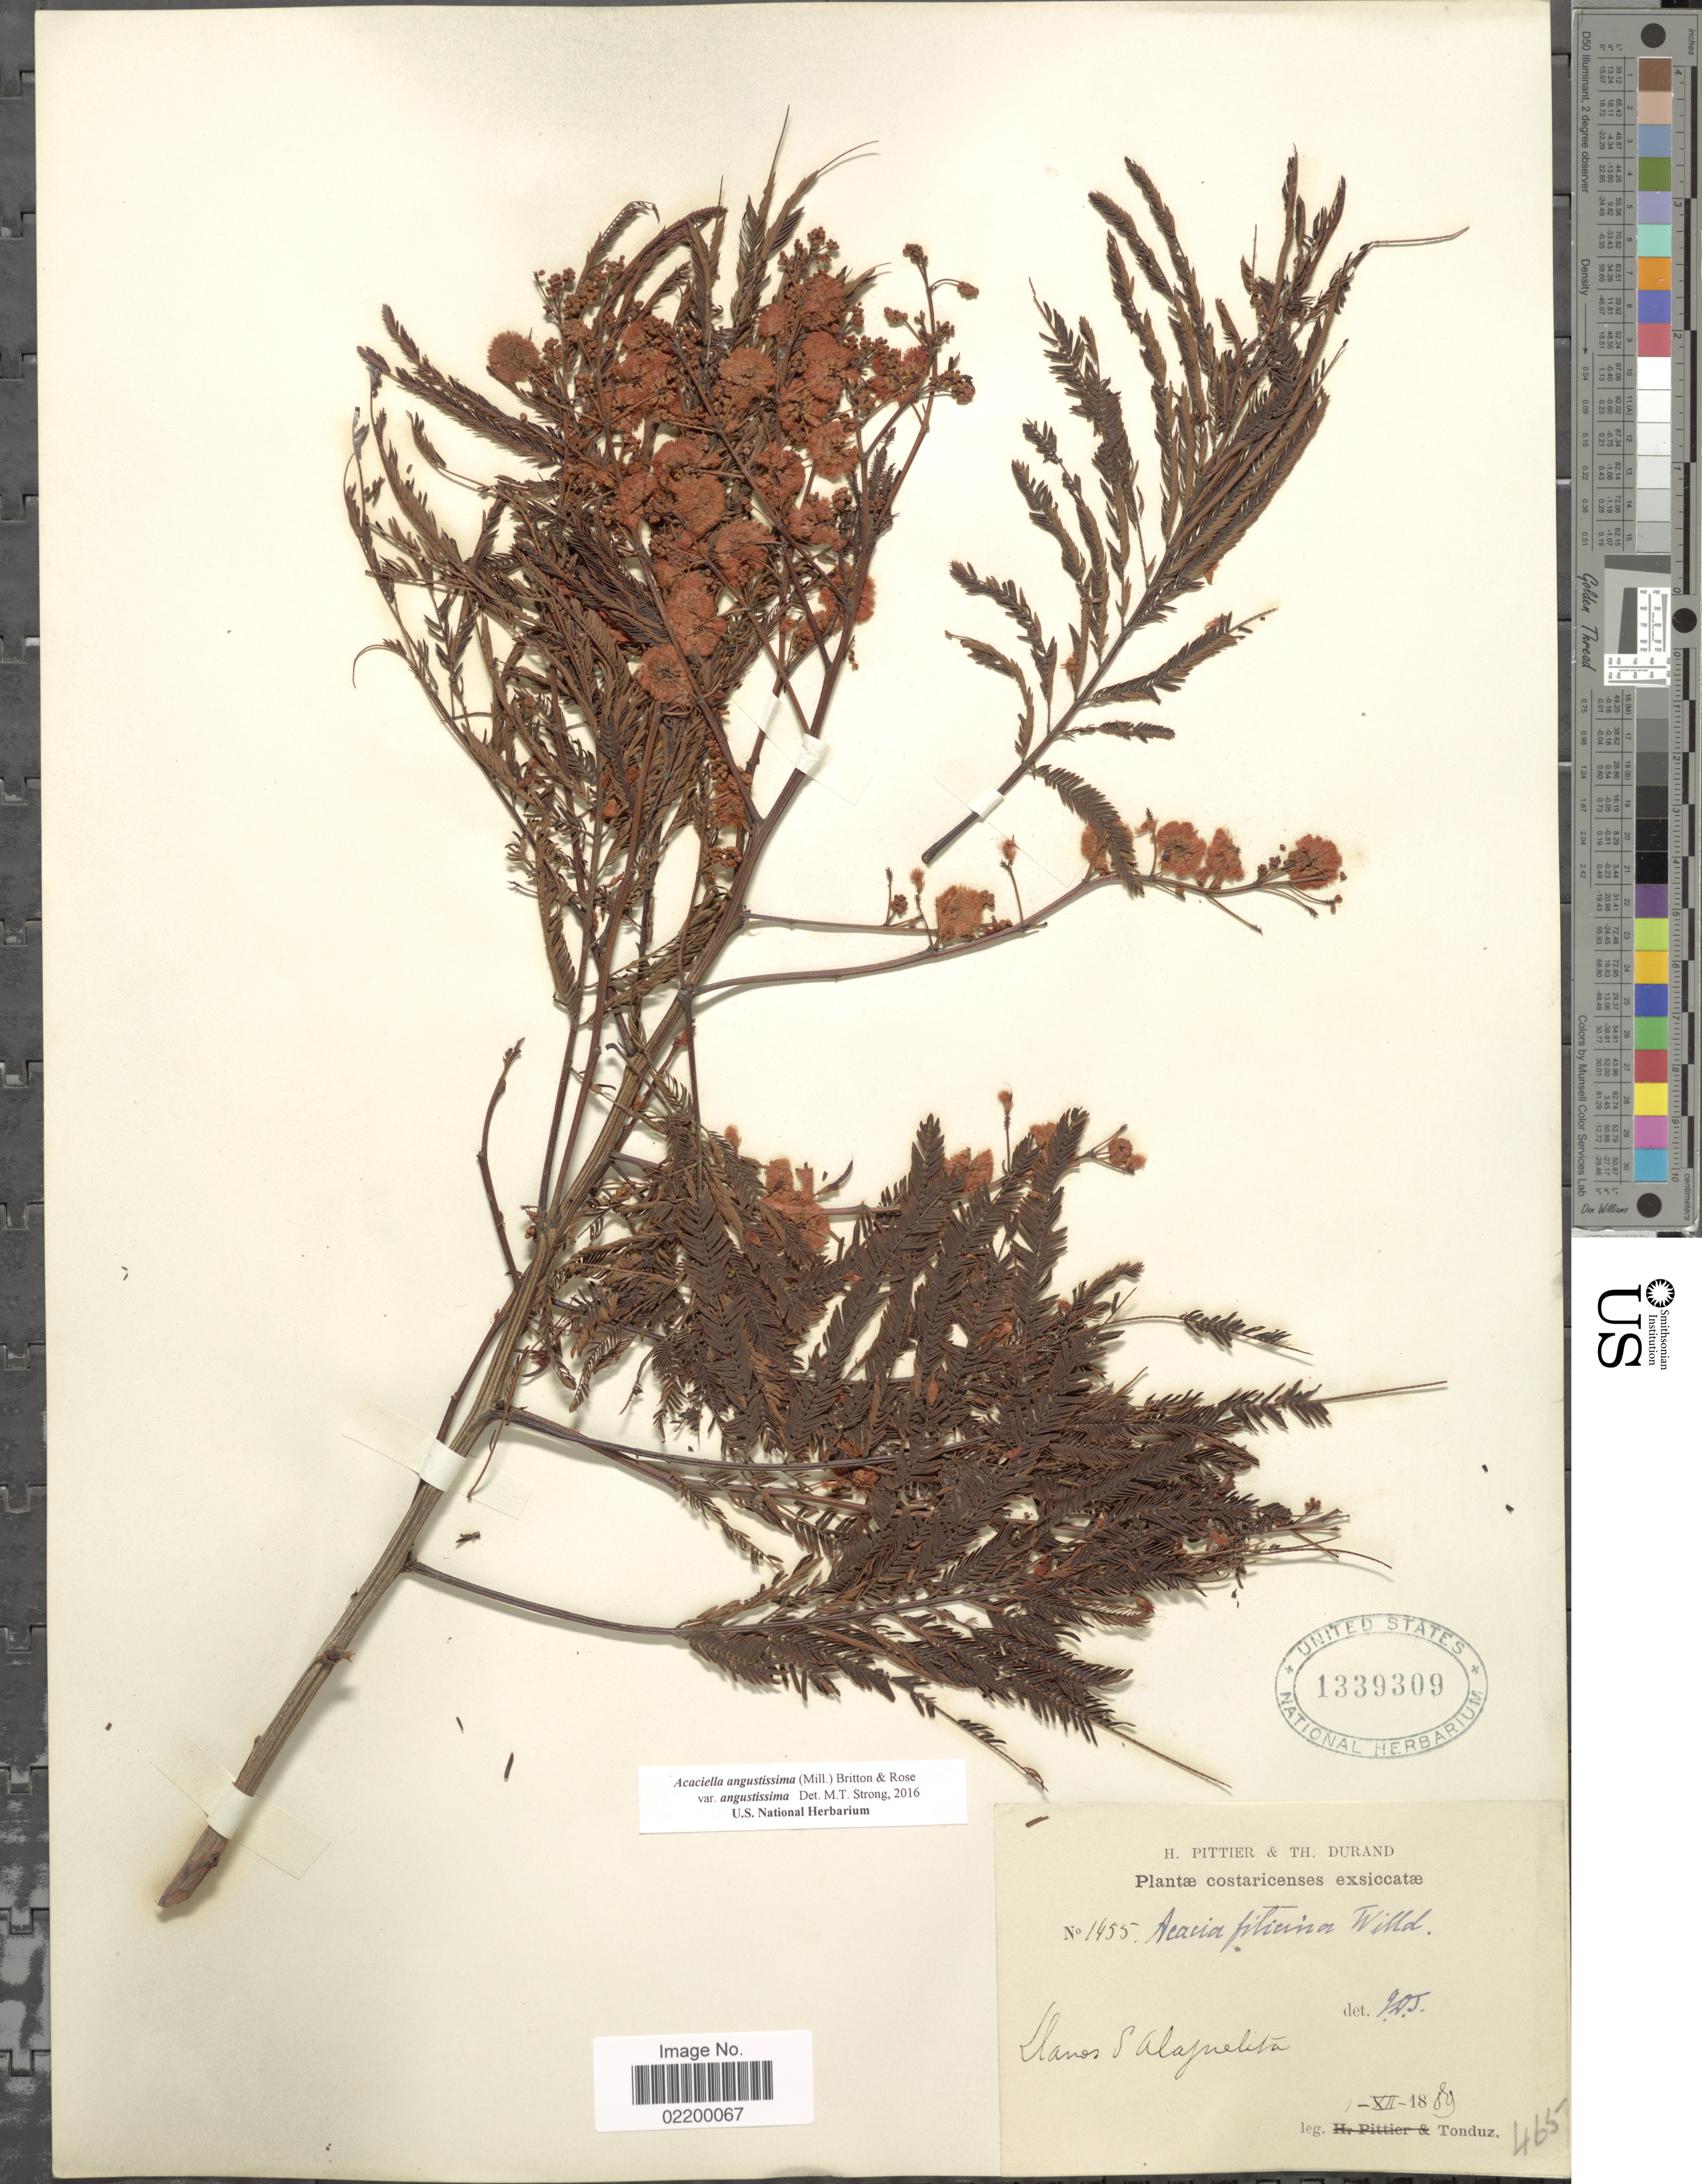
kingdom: Plantae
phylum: Tracheophyta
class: Magnoliopsida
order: Fabales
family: Fabaceae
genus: Acaciella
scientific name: Acaciella angustissima var. angustissima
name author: (Mill.) Britton & Rose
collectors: A. Tonduz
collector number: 465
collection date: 1869-12-01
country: Costa Rica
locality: Llanos S Alajuelita, Costaricenses.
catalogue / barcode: US 1339309